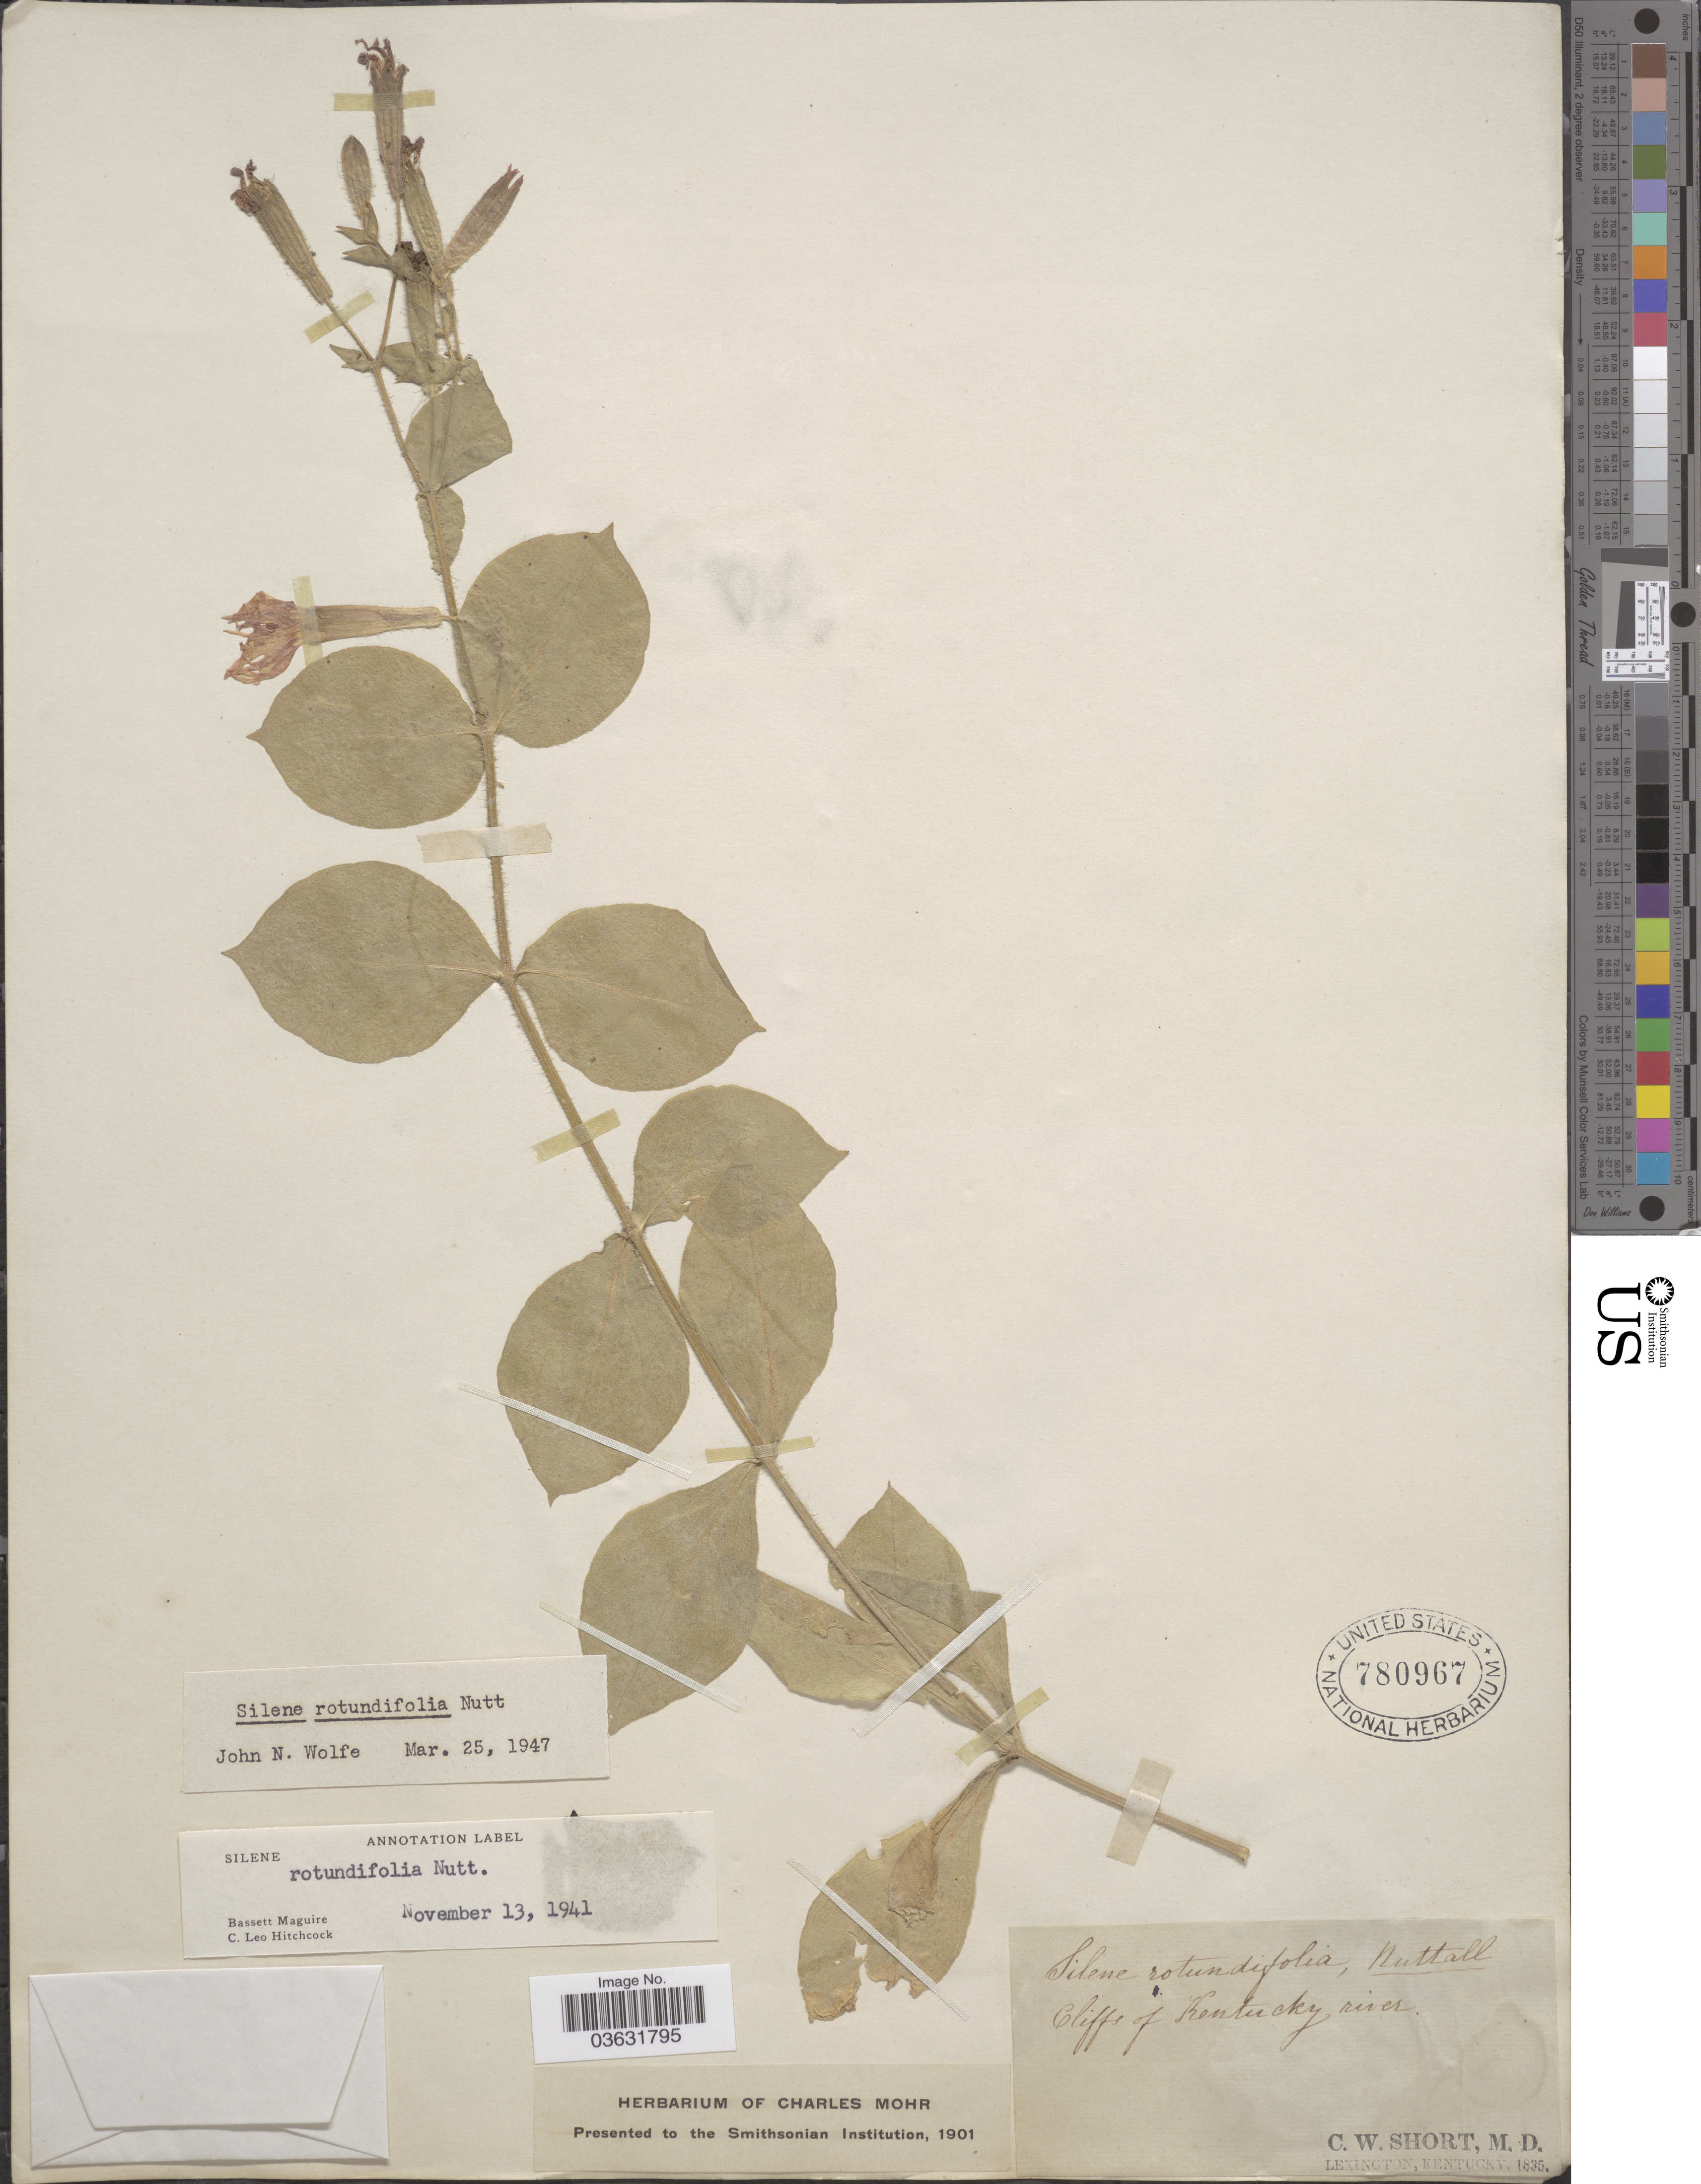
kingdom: Plantae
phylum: Tracheophyta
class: Magnoliopsida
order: Caryophyllales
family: Caryophyllaceae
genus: Silene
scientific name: Silene rotundifolia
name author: Nutt.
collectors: C. W. Short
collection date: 1835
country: United States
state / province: Kentucky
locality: Cliffs of Kentucky river.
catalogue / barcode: US 780967